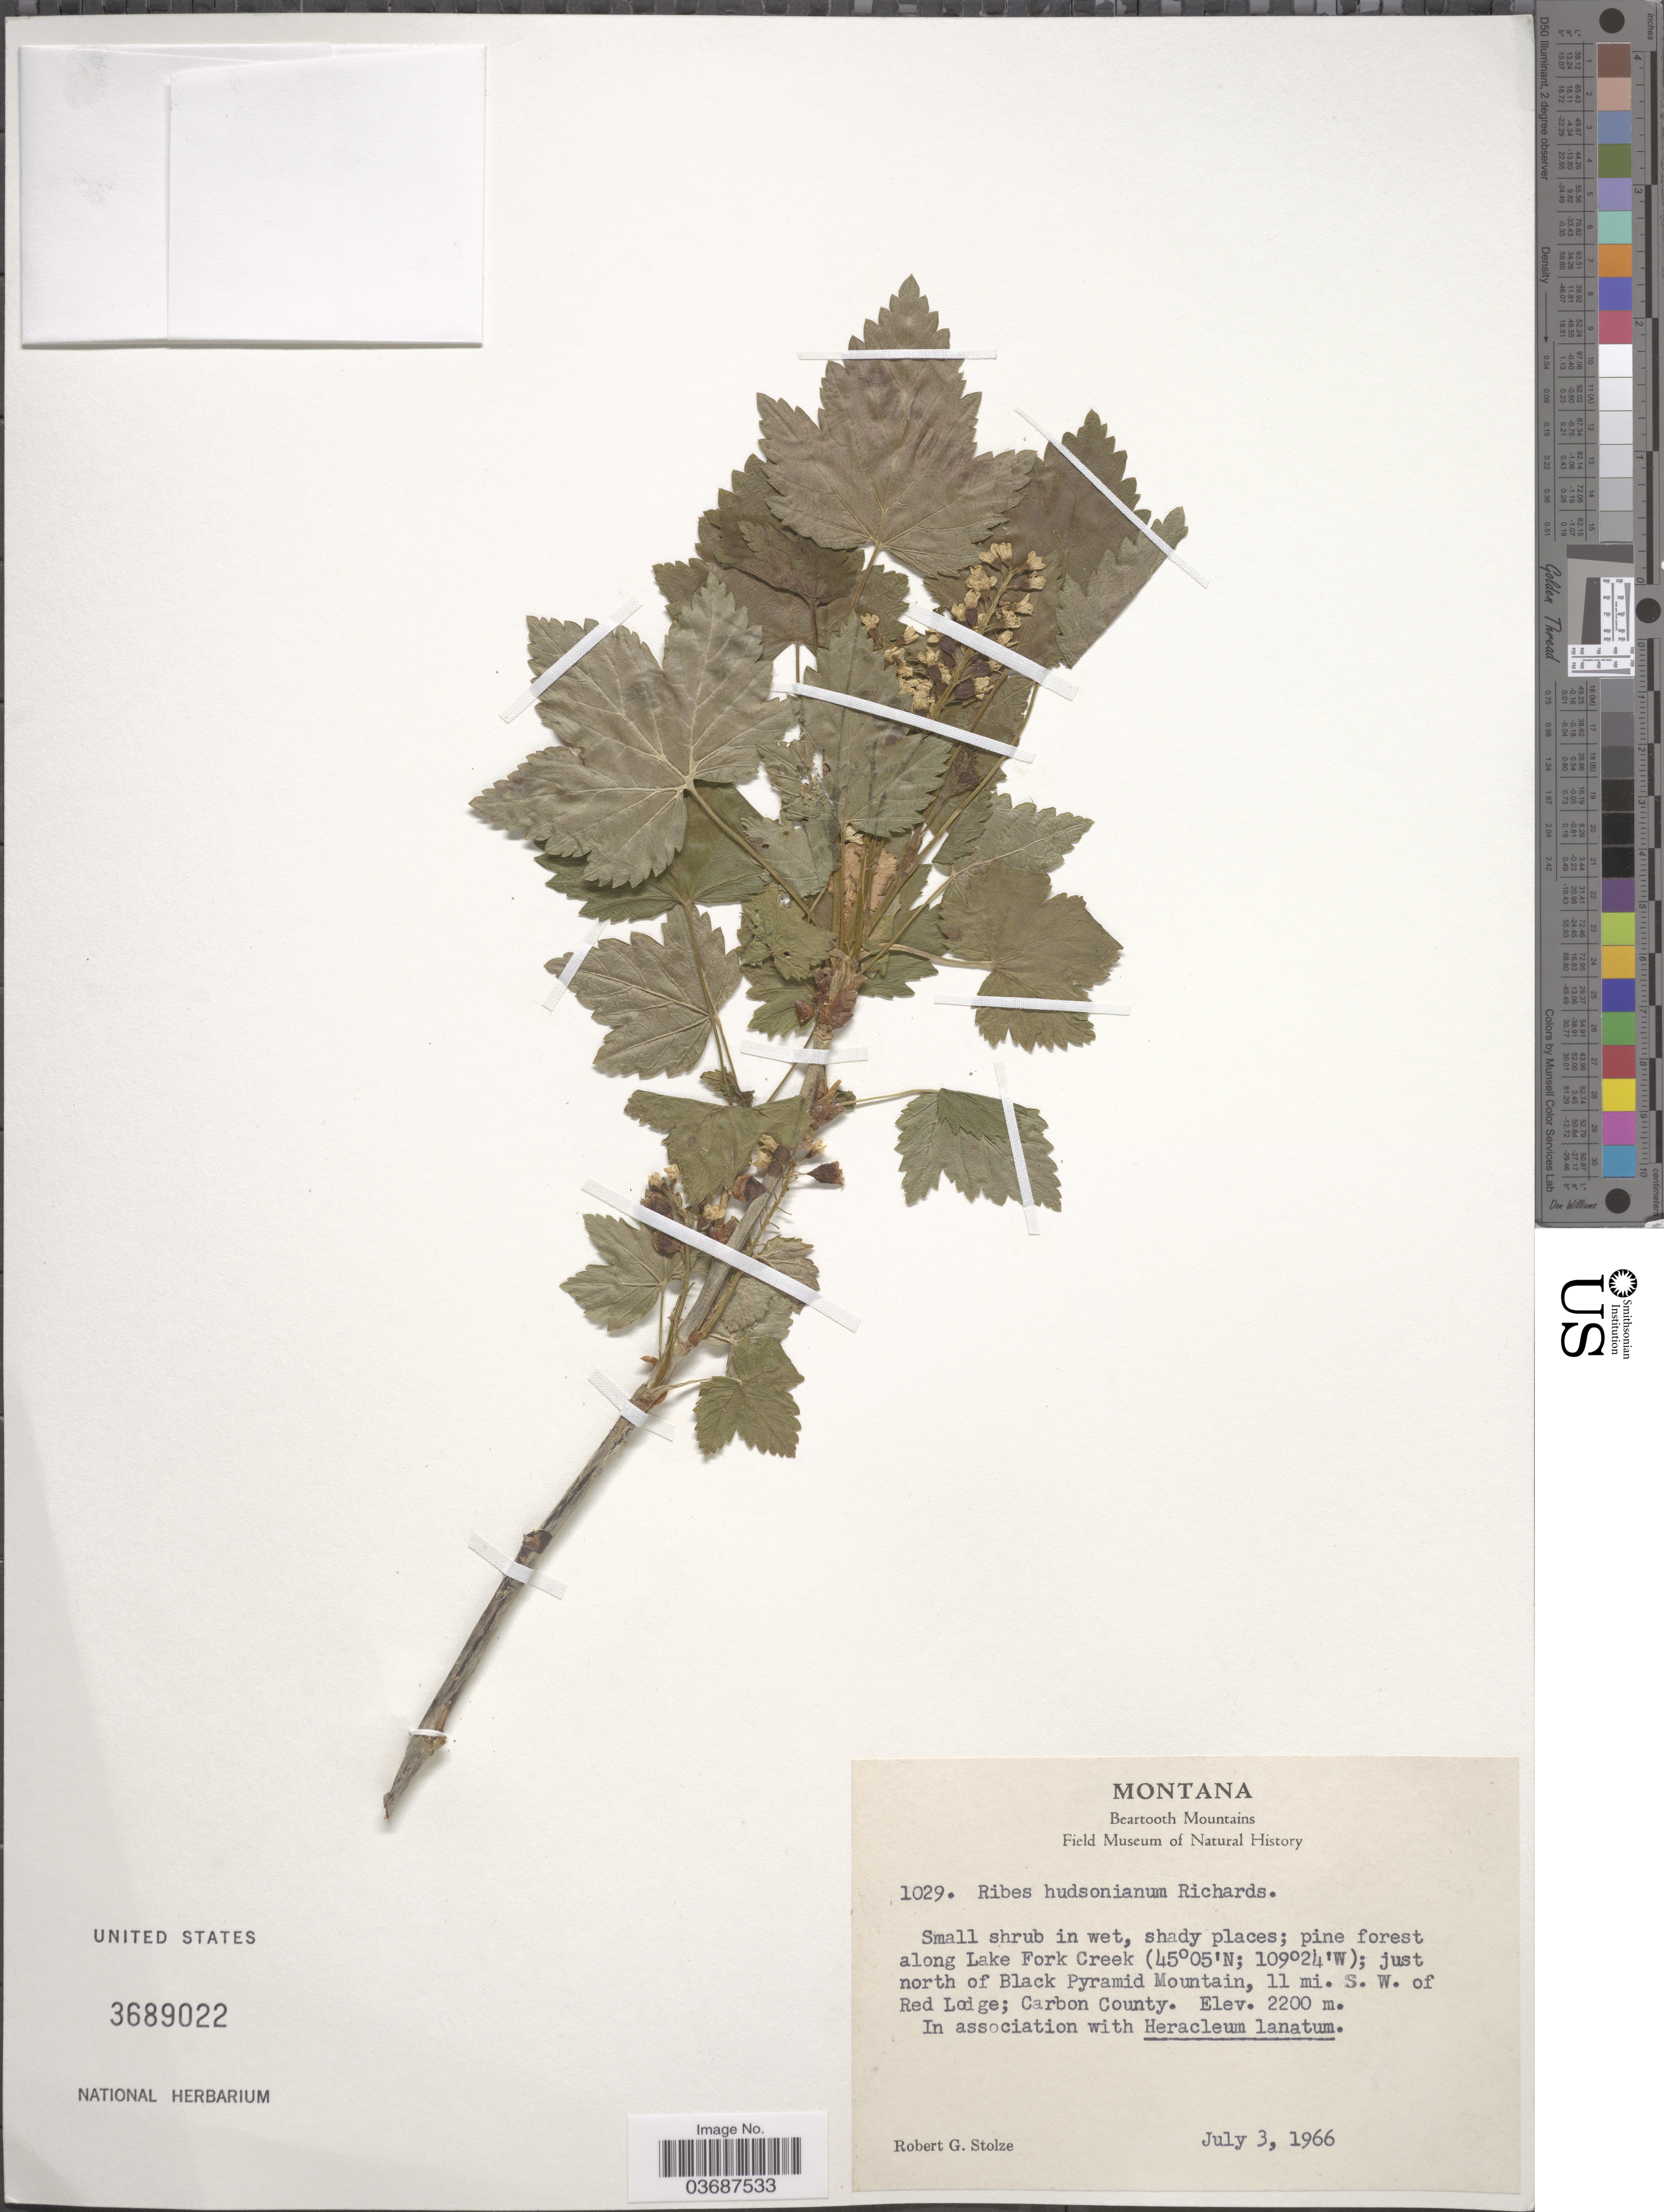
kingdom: Plantae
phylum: Tracheophyta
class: Magnoliopsida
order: Saxifragales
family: Grossulariaceae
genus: Ribes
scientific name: Ribes hudsonianum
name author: Richardson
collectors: R. G. Stolze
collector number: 1029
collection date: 1966-07-03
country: United States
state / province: Montana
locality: Beartooth Mountains. Pine forest along Lake Fork Creek; just north of Black Pyramid Mountain, 11 mi. S. W. of Red Lodge; Carbon County.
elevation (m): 2200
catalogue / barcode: US 3689022